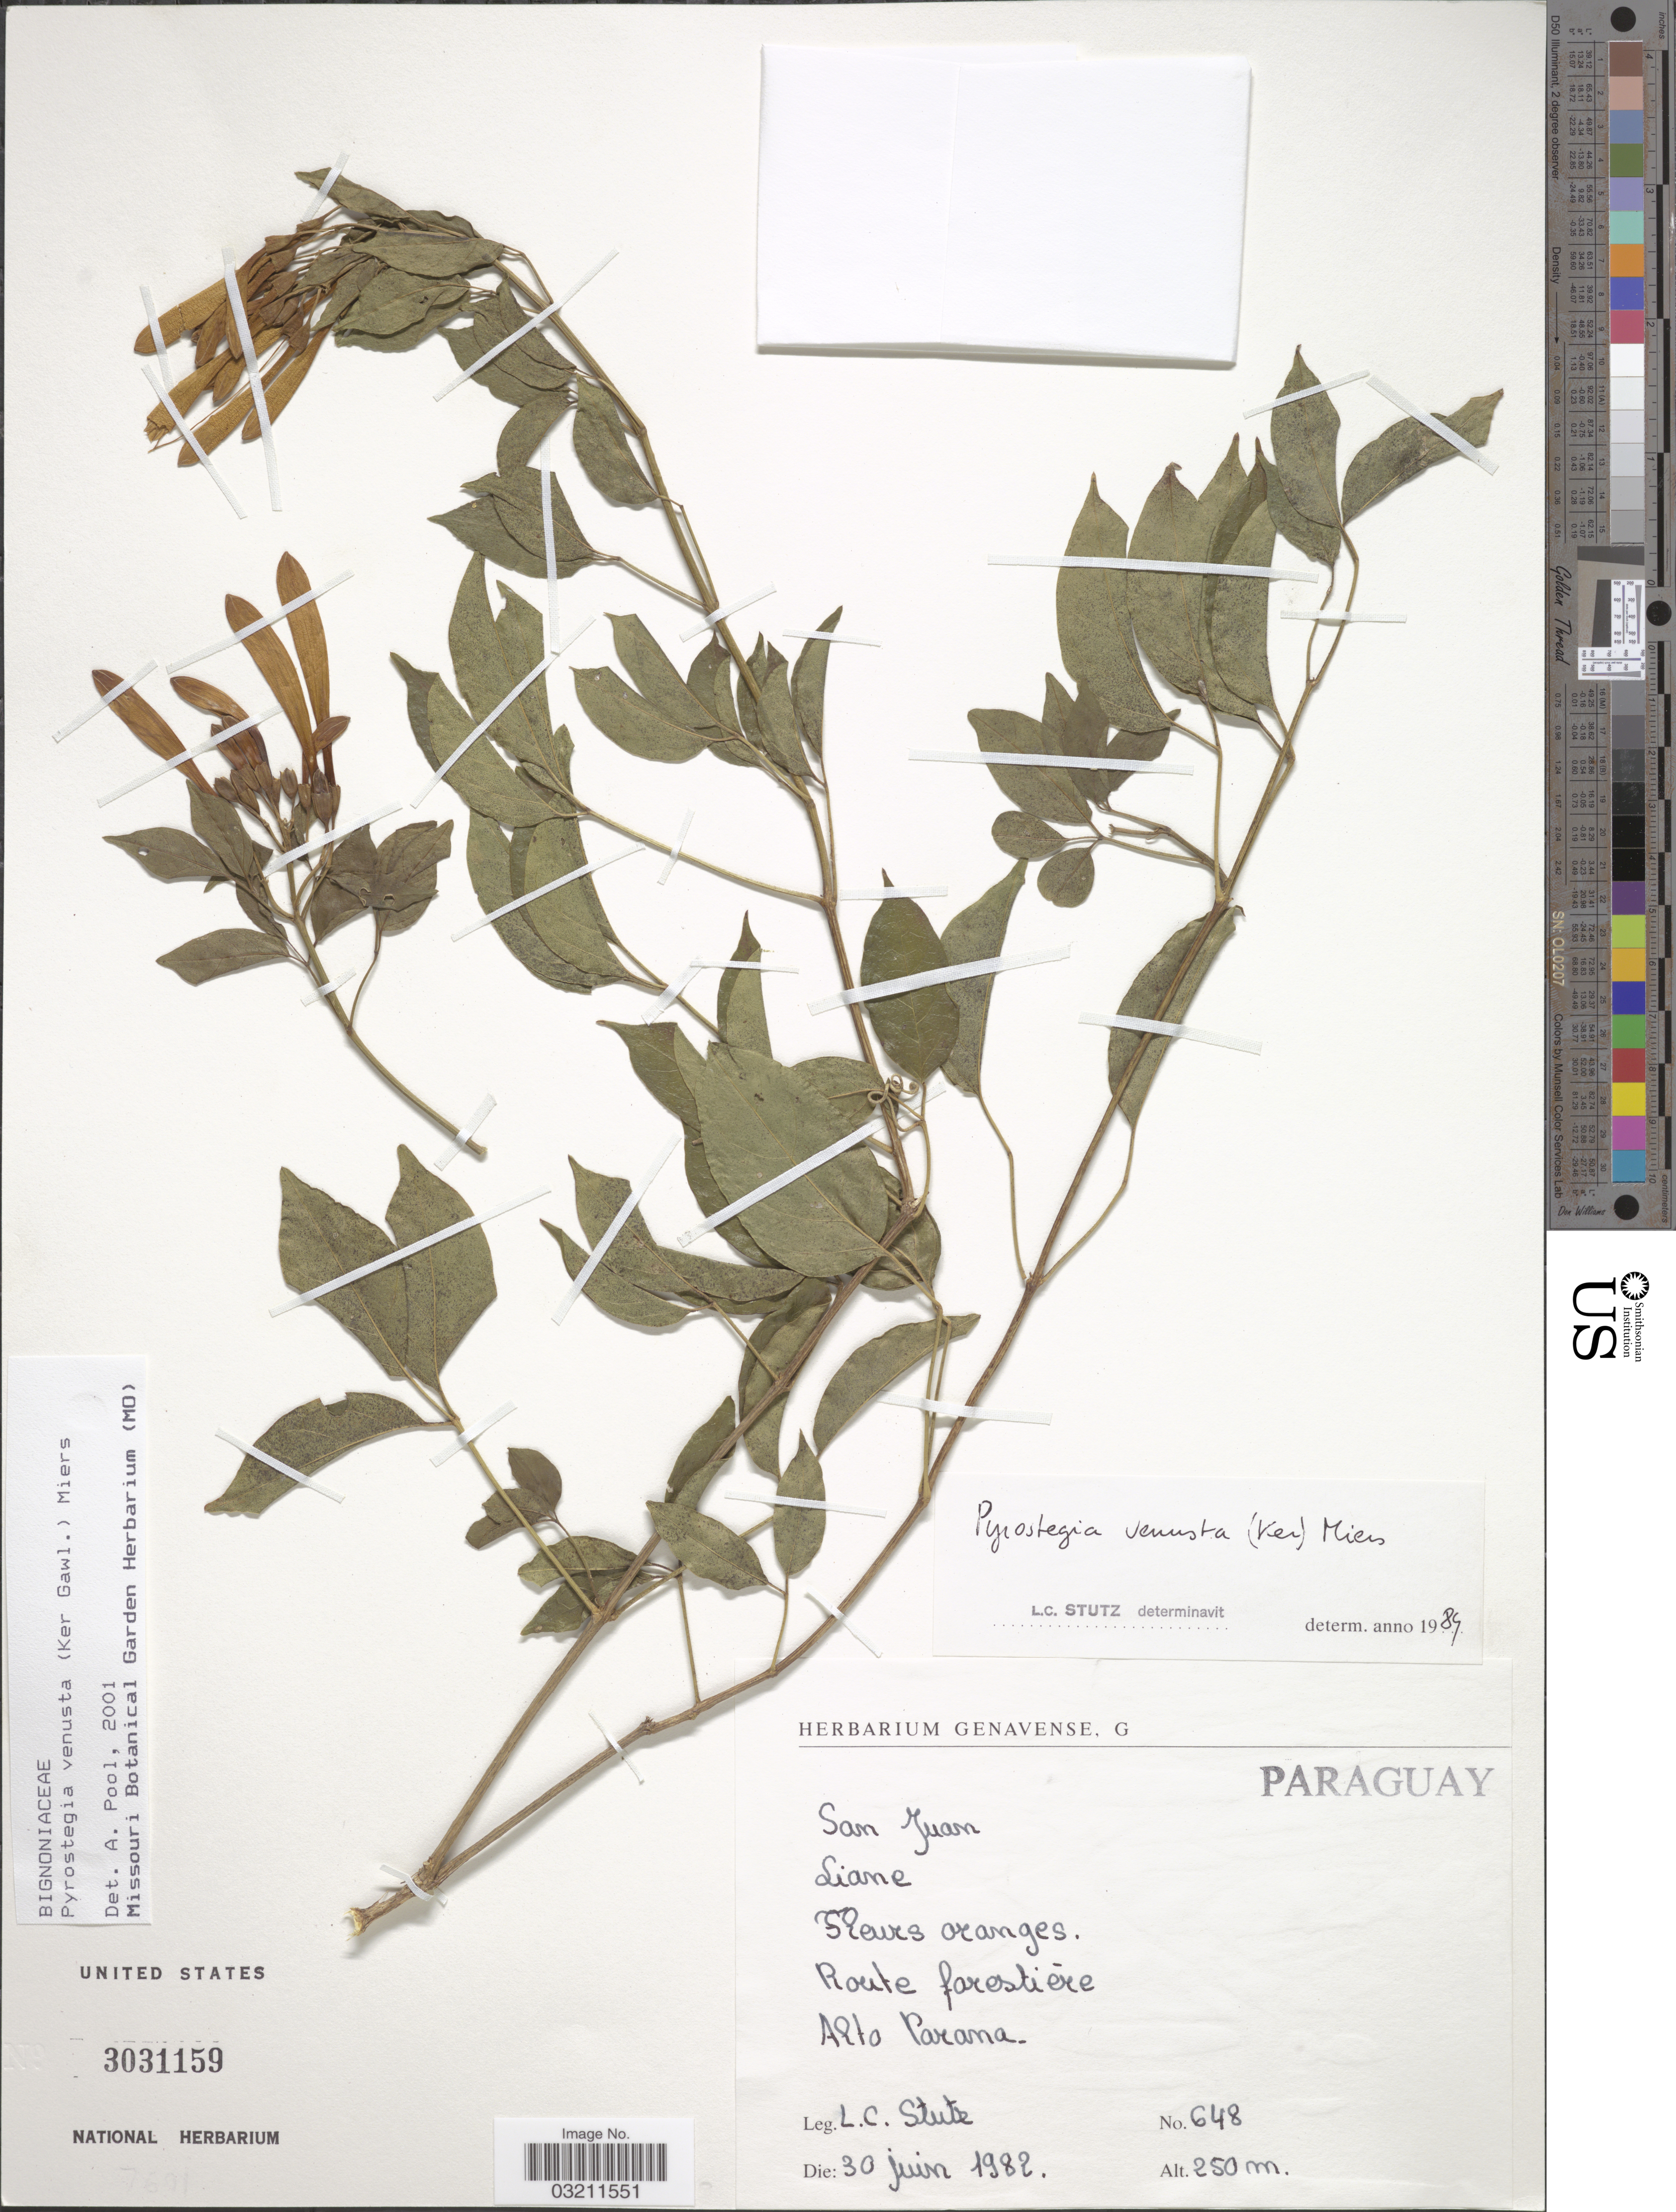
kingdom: Plantae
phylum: Tracheophyta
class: Magnoliopsida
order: Lamiales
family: Bignoniaceae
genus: Pyrostegia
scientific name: Pyrostegia venusta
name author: (Ker Gawl.) Miers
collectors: L. C. Stutz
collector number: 648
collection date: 1982-06-30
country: Paraguay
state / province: Alto Parana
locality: San Juan.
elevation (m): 250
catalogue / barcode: US 3031159